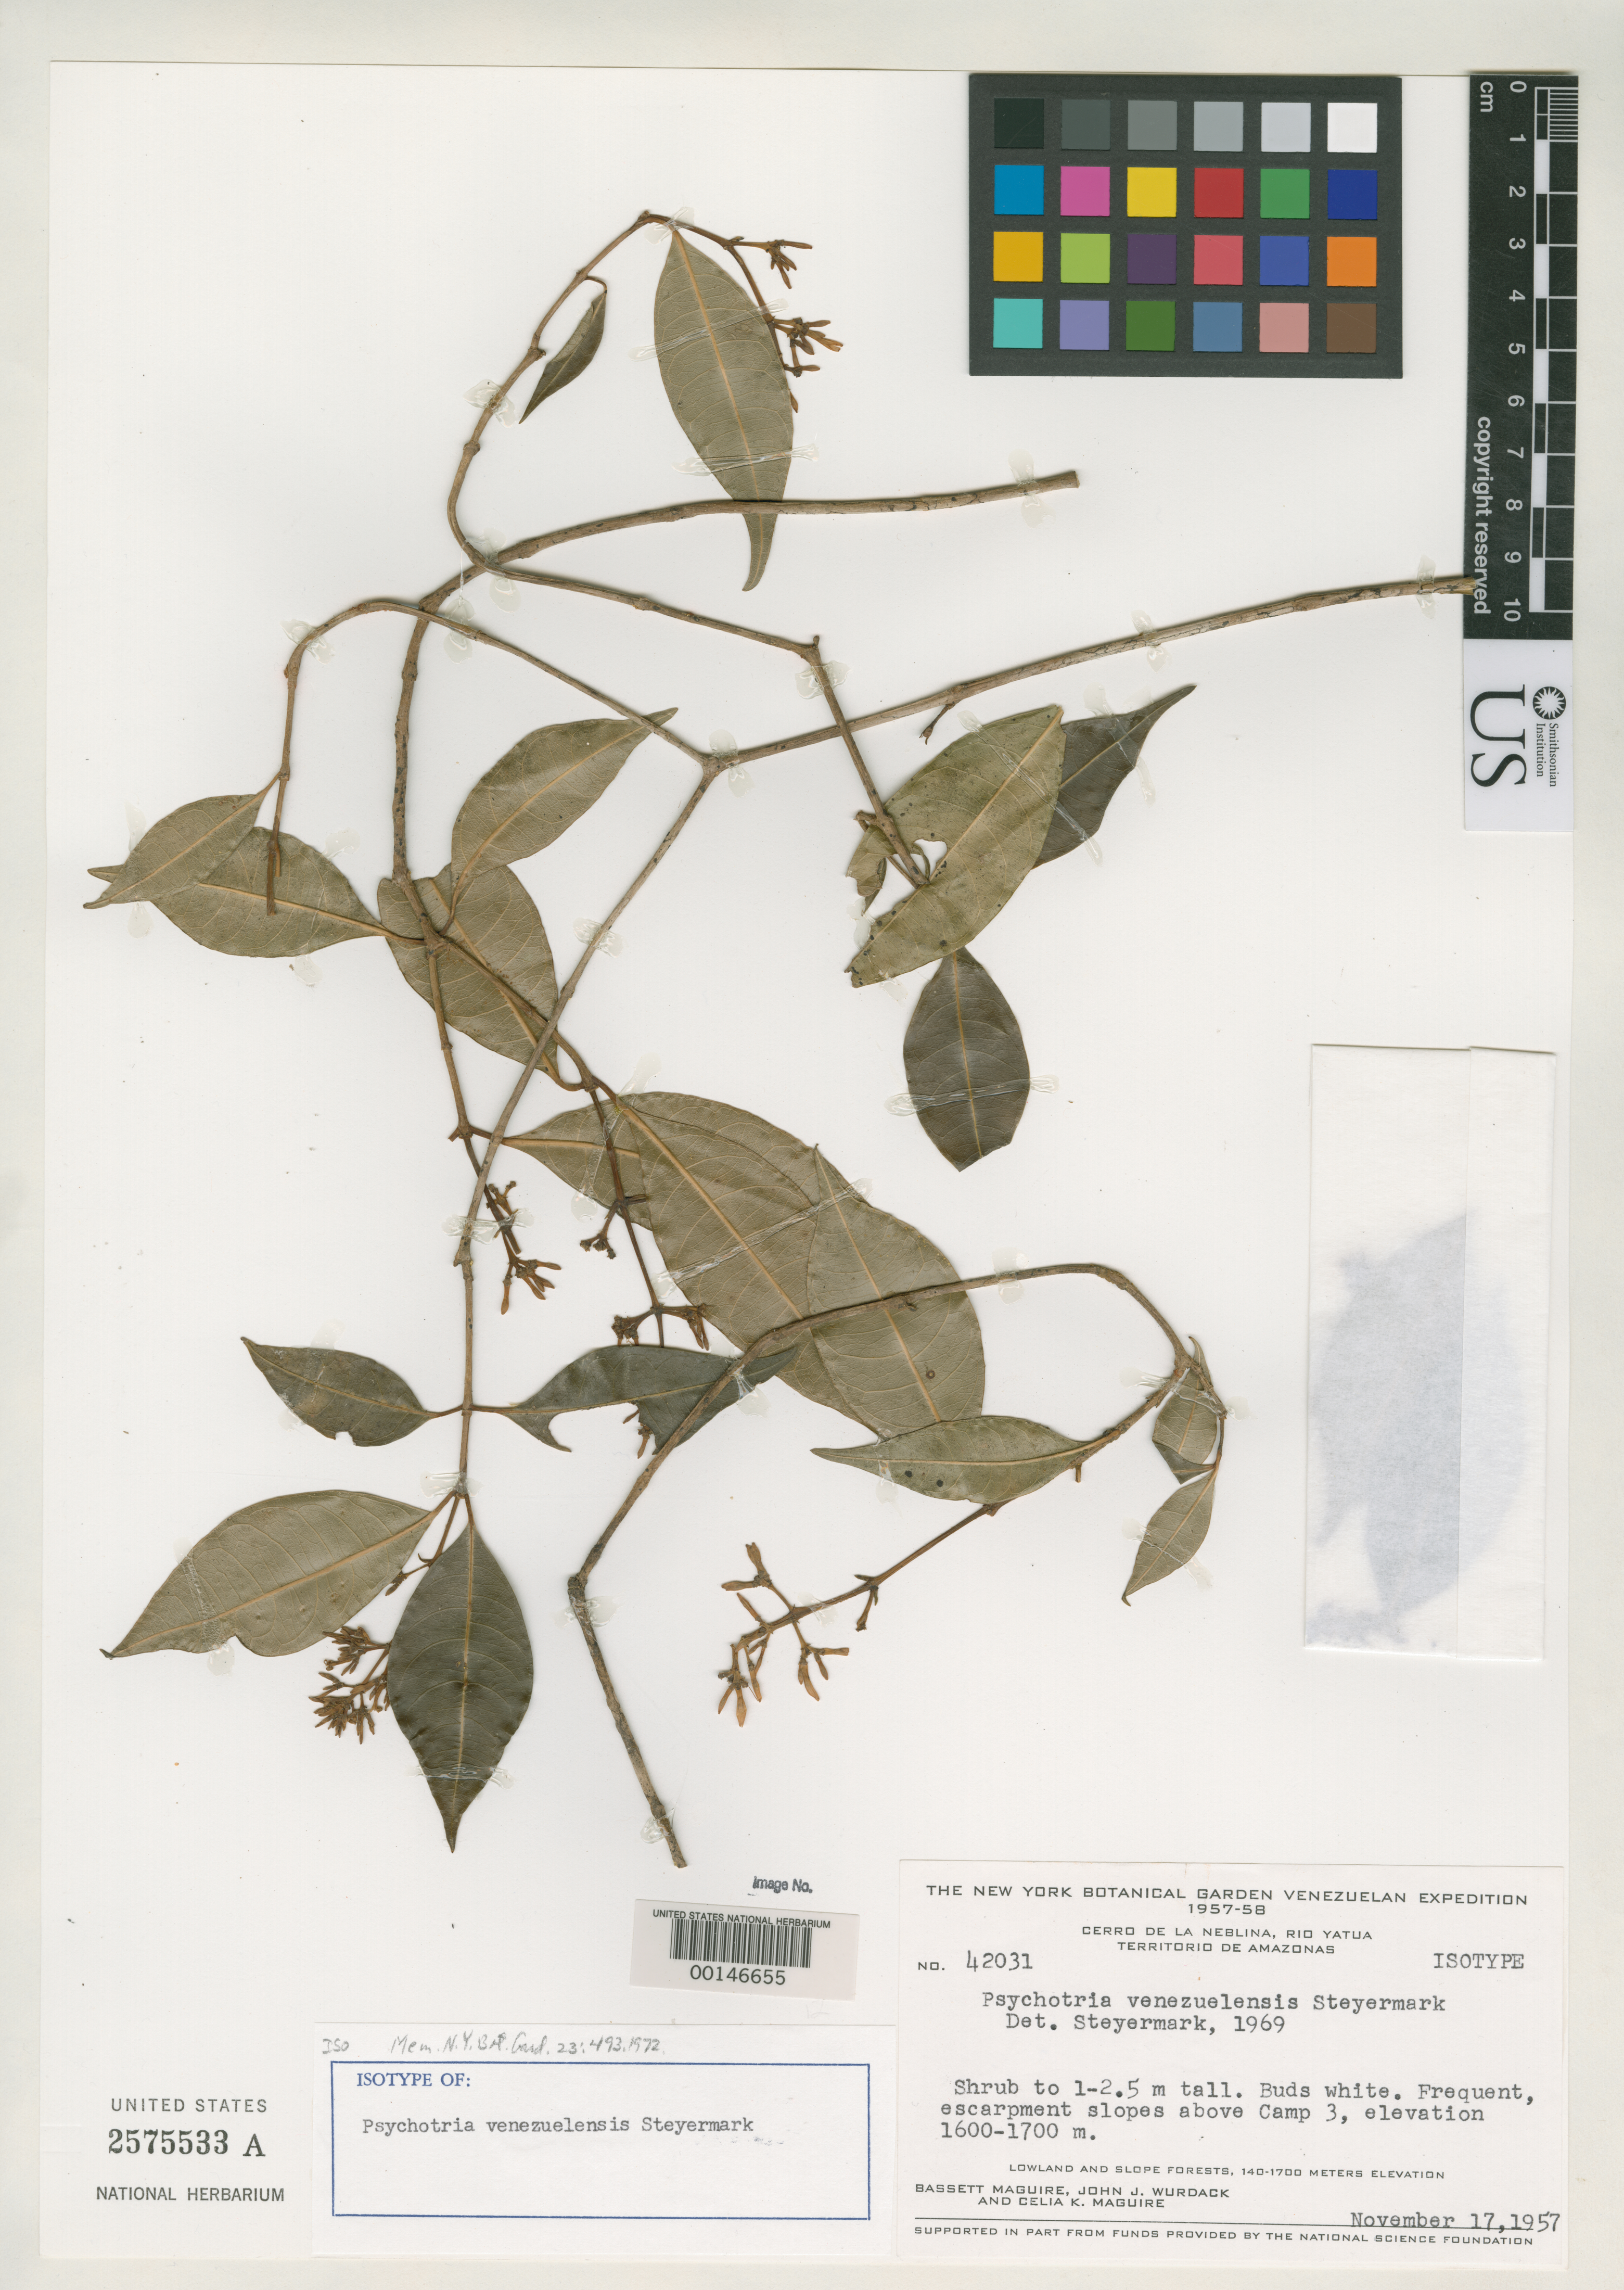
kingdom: Plantae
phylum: Tracheophyta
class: Magnoliopsida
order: Gentianales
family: Rubiaceae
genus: Psychotria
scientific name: Psychotria venezuelensis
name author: Steyerm.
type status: Isotype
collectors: B. Maguire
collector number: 42031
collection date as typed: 17 Nov 1957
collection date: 1957-11-17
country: Venezuela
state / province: Amazonas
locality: Cerro de La Neblina, Rio Yatua.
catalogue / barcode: US 2575533A